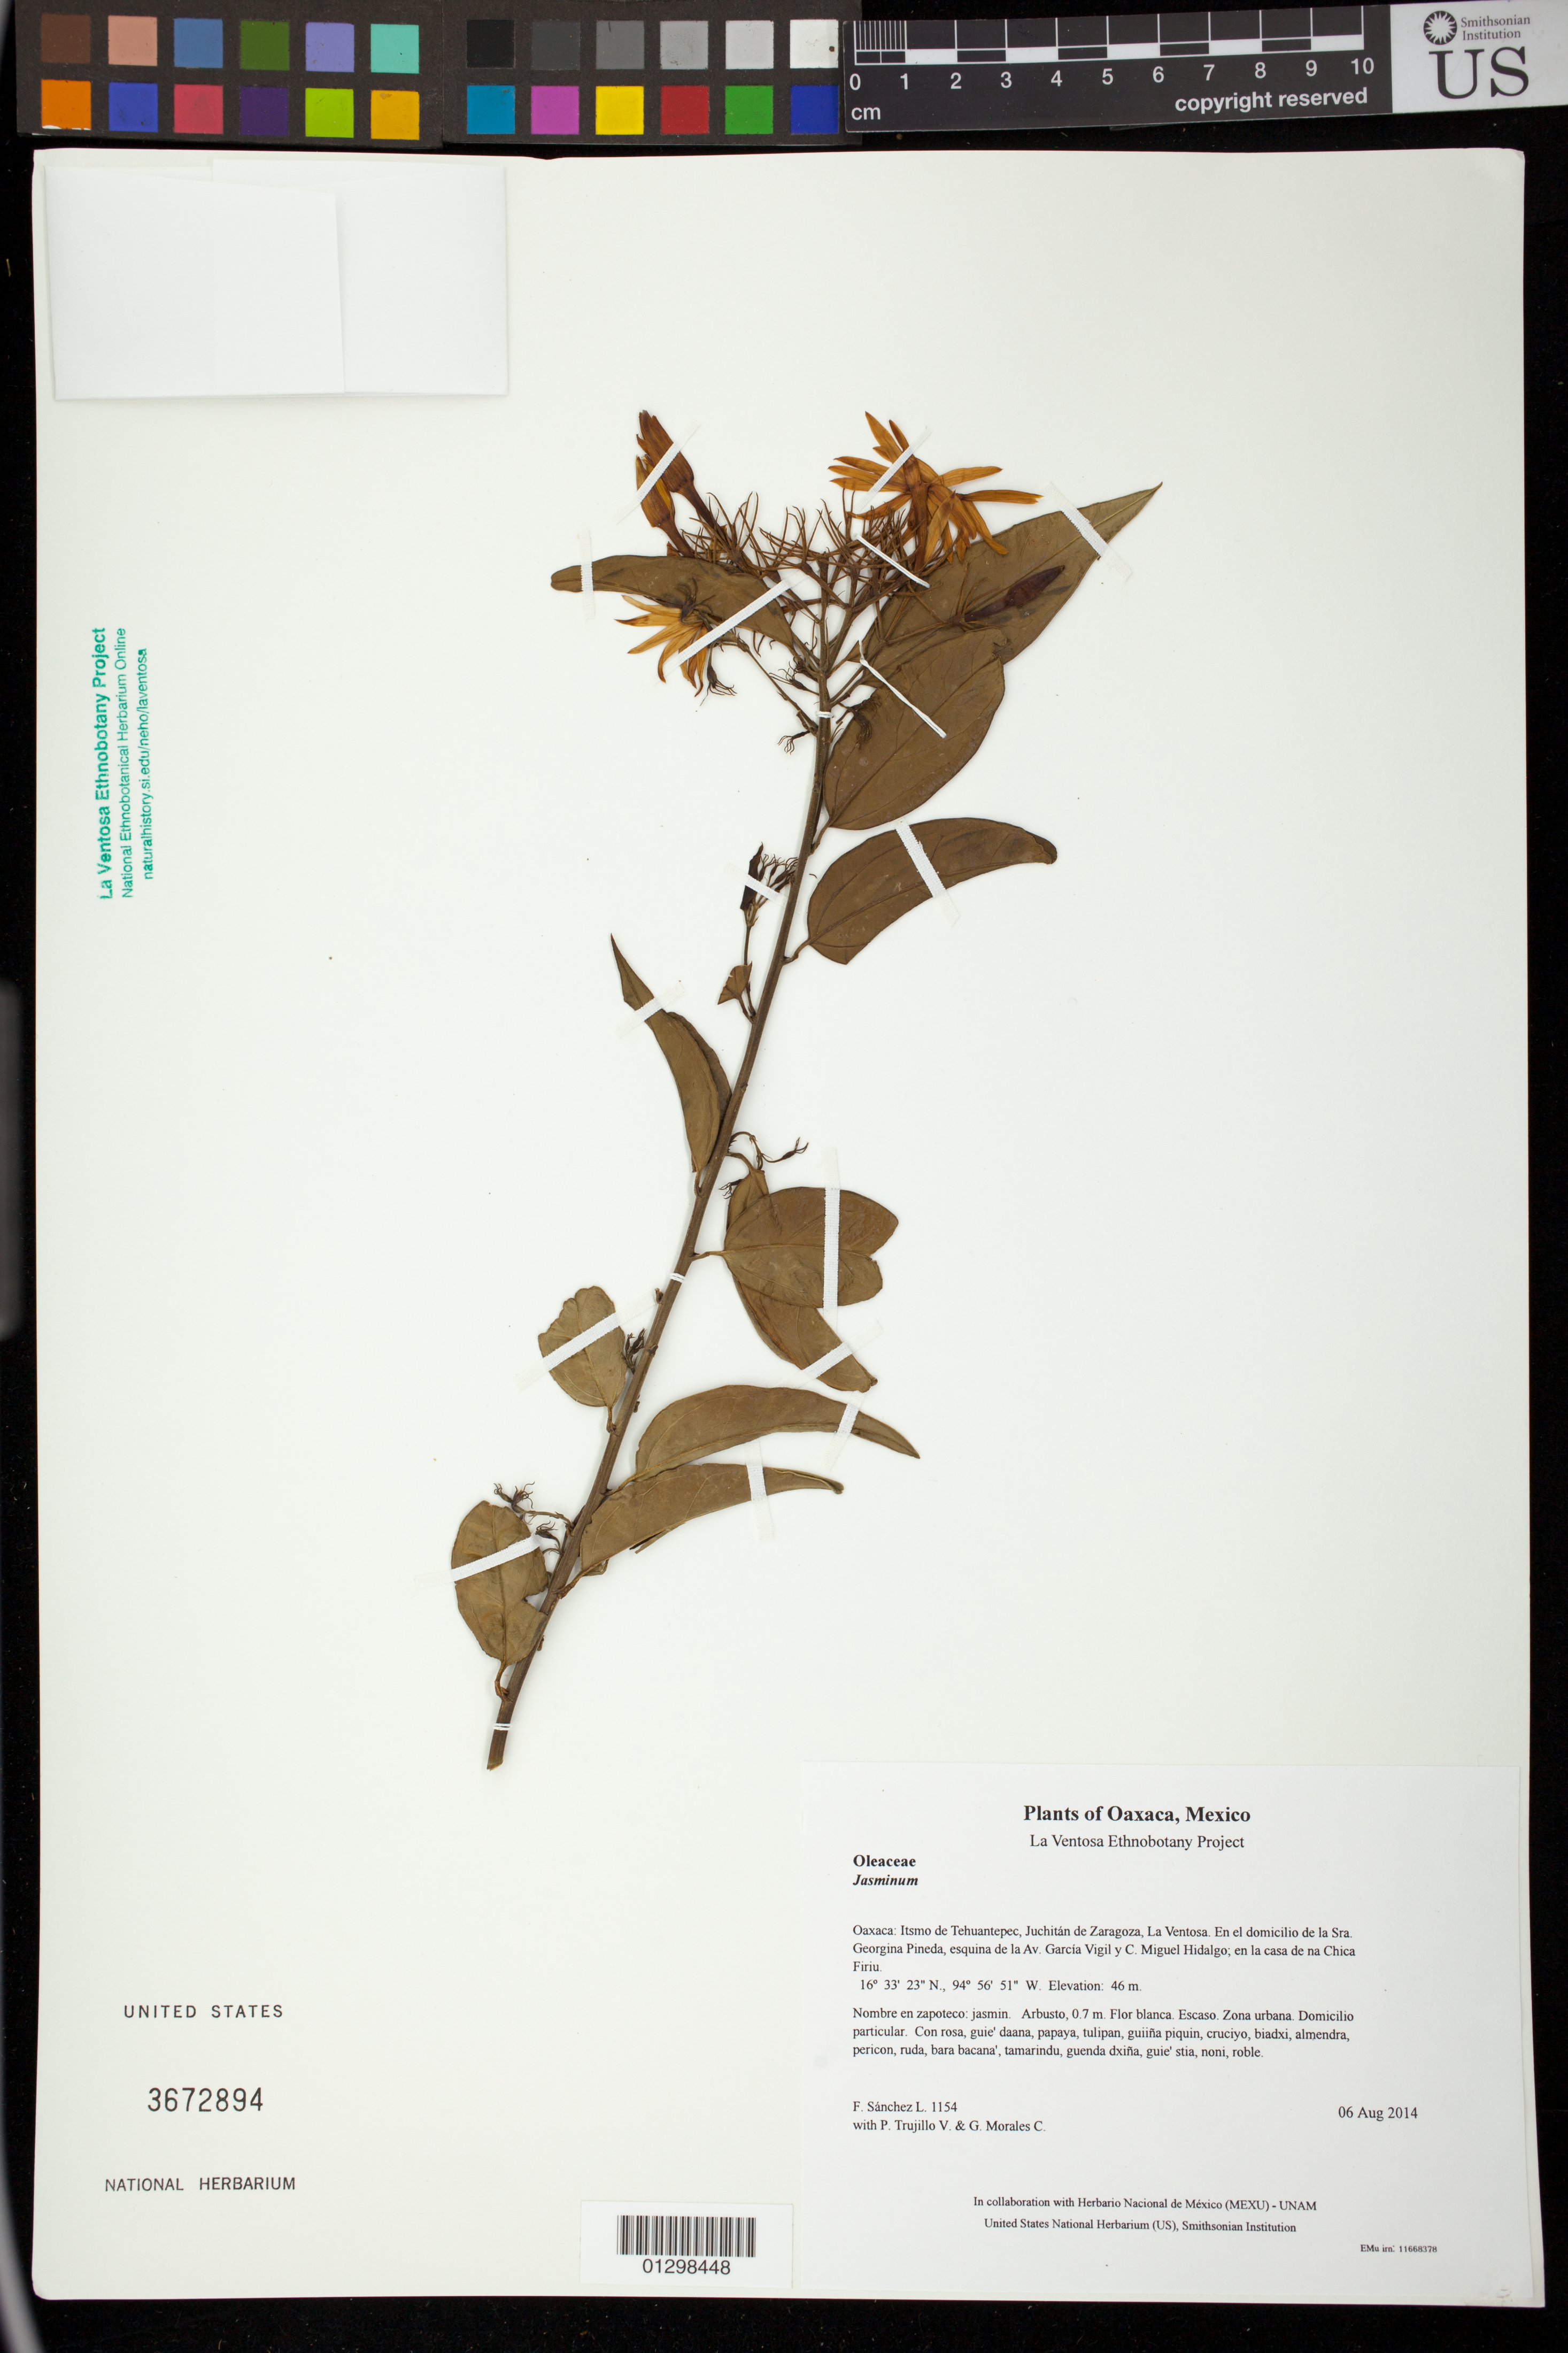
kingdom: Plantae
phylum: Tracheophyta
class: Magnoliopsida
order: Lamiales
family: Oleaceae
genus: Jasminum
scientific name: Jasminum laurifolium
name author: Roxb.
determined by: Velasco G., Kenia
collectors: F. Sánchez L., P. Trujillo V. & G. Morales C.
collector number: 1154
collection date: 2014-08-06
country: Mexico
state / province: Oaxaca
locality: Itsmo de Tehuantepec, Juchitán de Zaragoza, La Ventosa. En el domicilio de la Sra. Georgina Pineda, esquina de la Av. García Vigil y C. Miguel Hidalgo; en la casa de na Chica Firiu.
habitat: Zona urbana. Domicilio particular.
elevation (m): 46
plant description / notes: MEXU, US; Yaga bandaga. 0.7 m. Guie' naquichi'. Huaxie'.; jazmin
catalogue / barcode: US 3672894